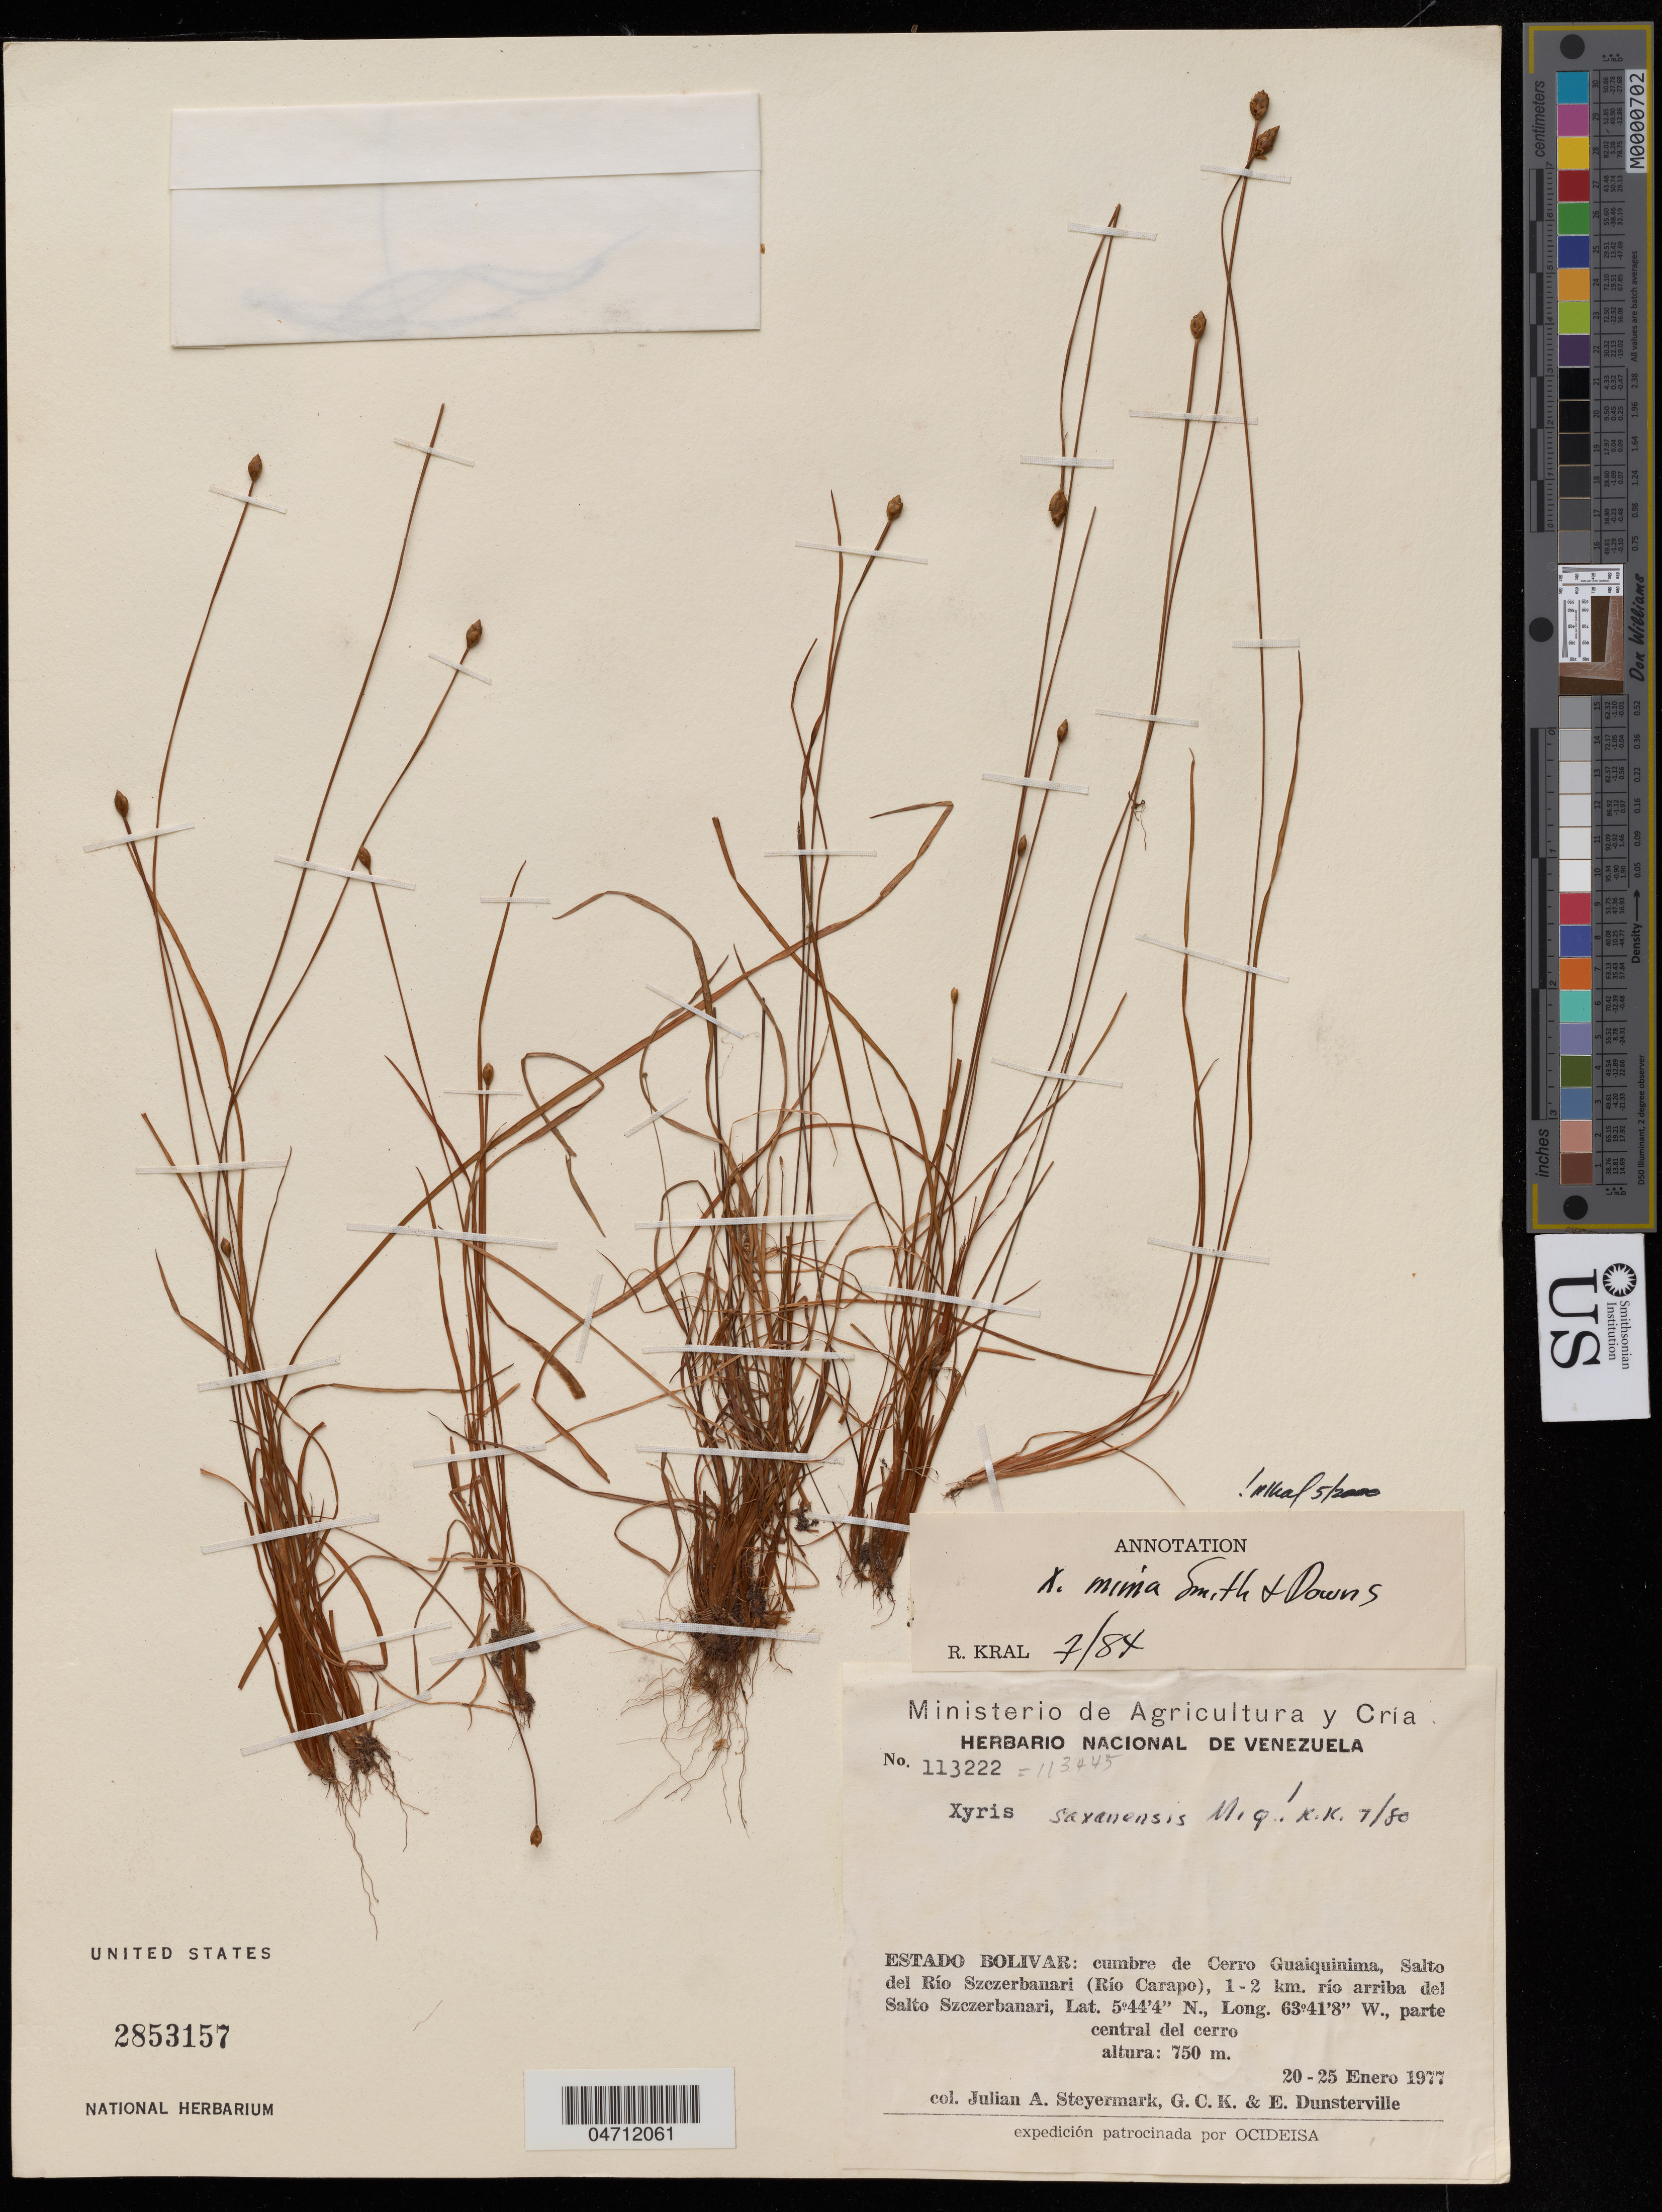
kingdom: Plantae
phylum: Tracheophyta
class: Liliopsida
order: Poales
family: Xyridaceae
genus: Xyris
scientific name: Xyris mima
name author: L.B. Sm. & Downs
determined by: Kral, R.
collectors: J. Steyermark, G. C. K. Dunsterville & E. Dunsterville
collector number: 113222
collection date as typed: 20 Jan 1977 to 25 Jan 1977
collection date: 1977-01-20/1977-01-25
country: Venezuela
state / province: Bolivar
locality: Cumbre de Cerro Guaiquinima, Salto del Rio Szczerbanari (Rio Carapo) 1 -2 km Rio Arriba del Salto Szczerbanari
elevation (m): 750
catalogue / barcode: US 2853157